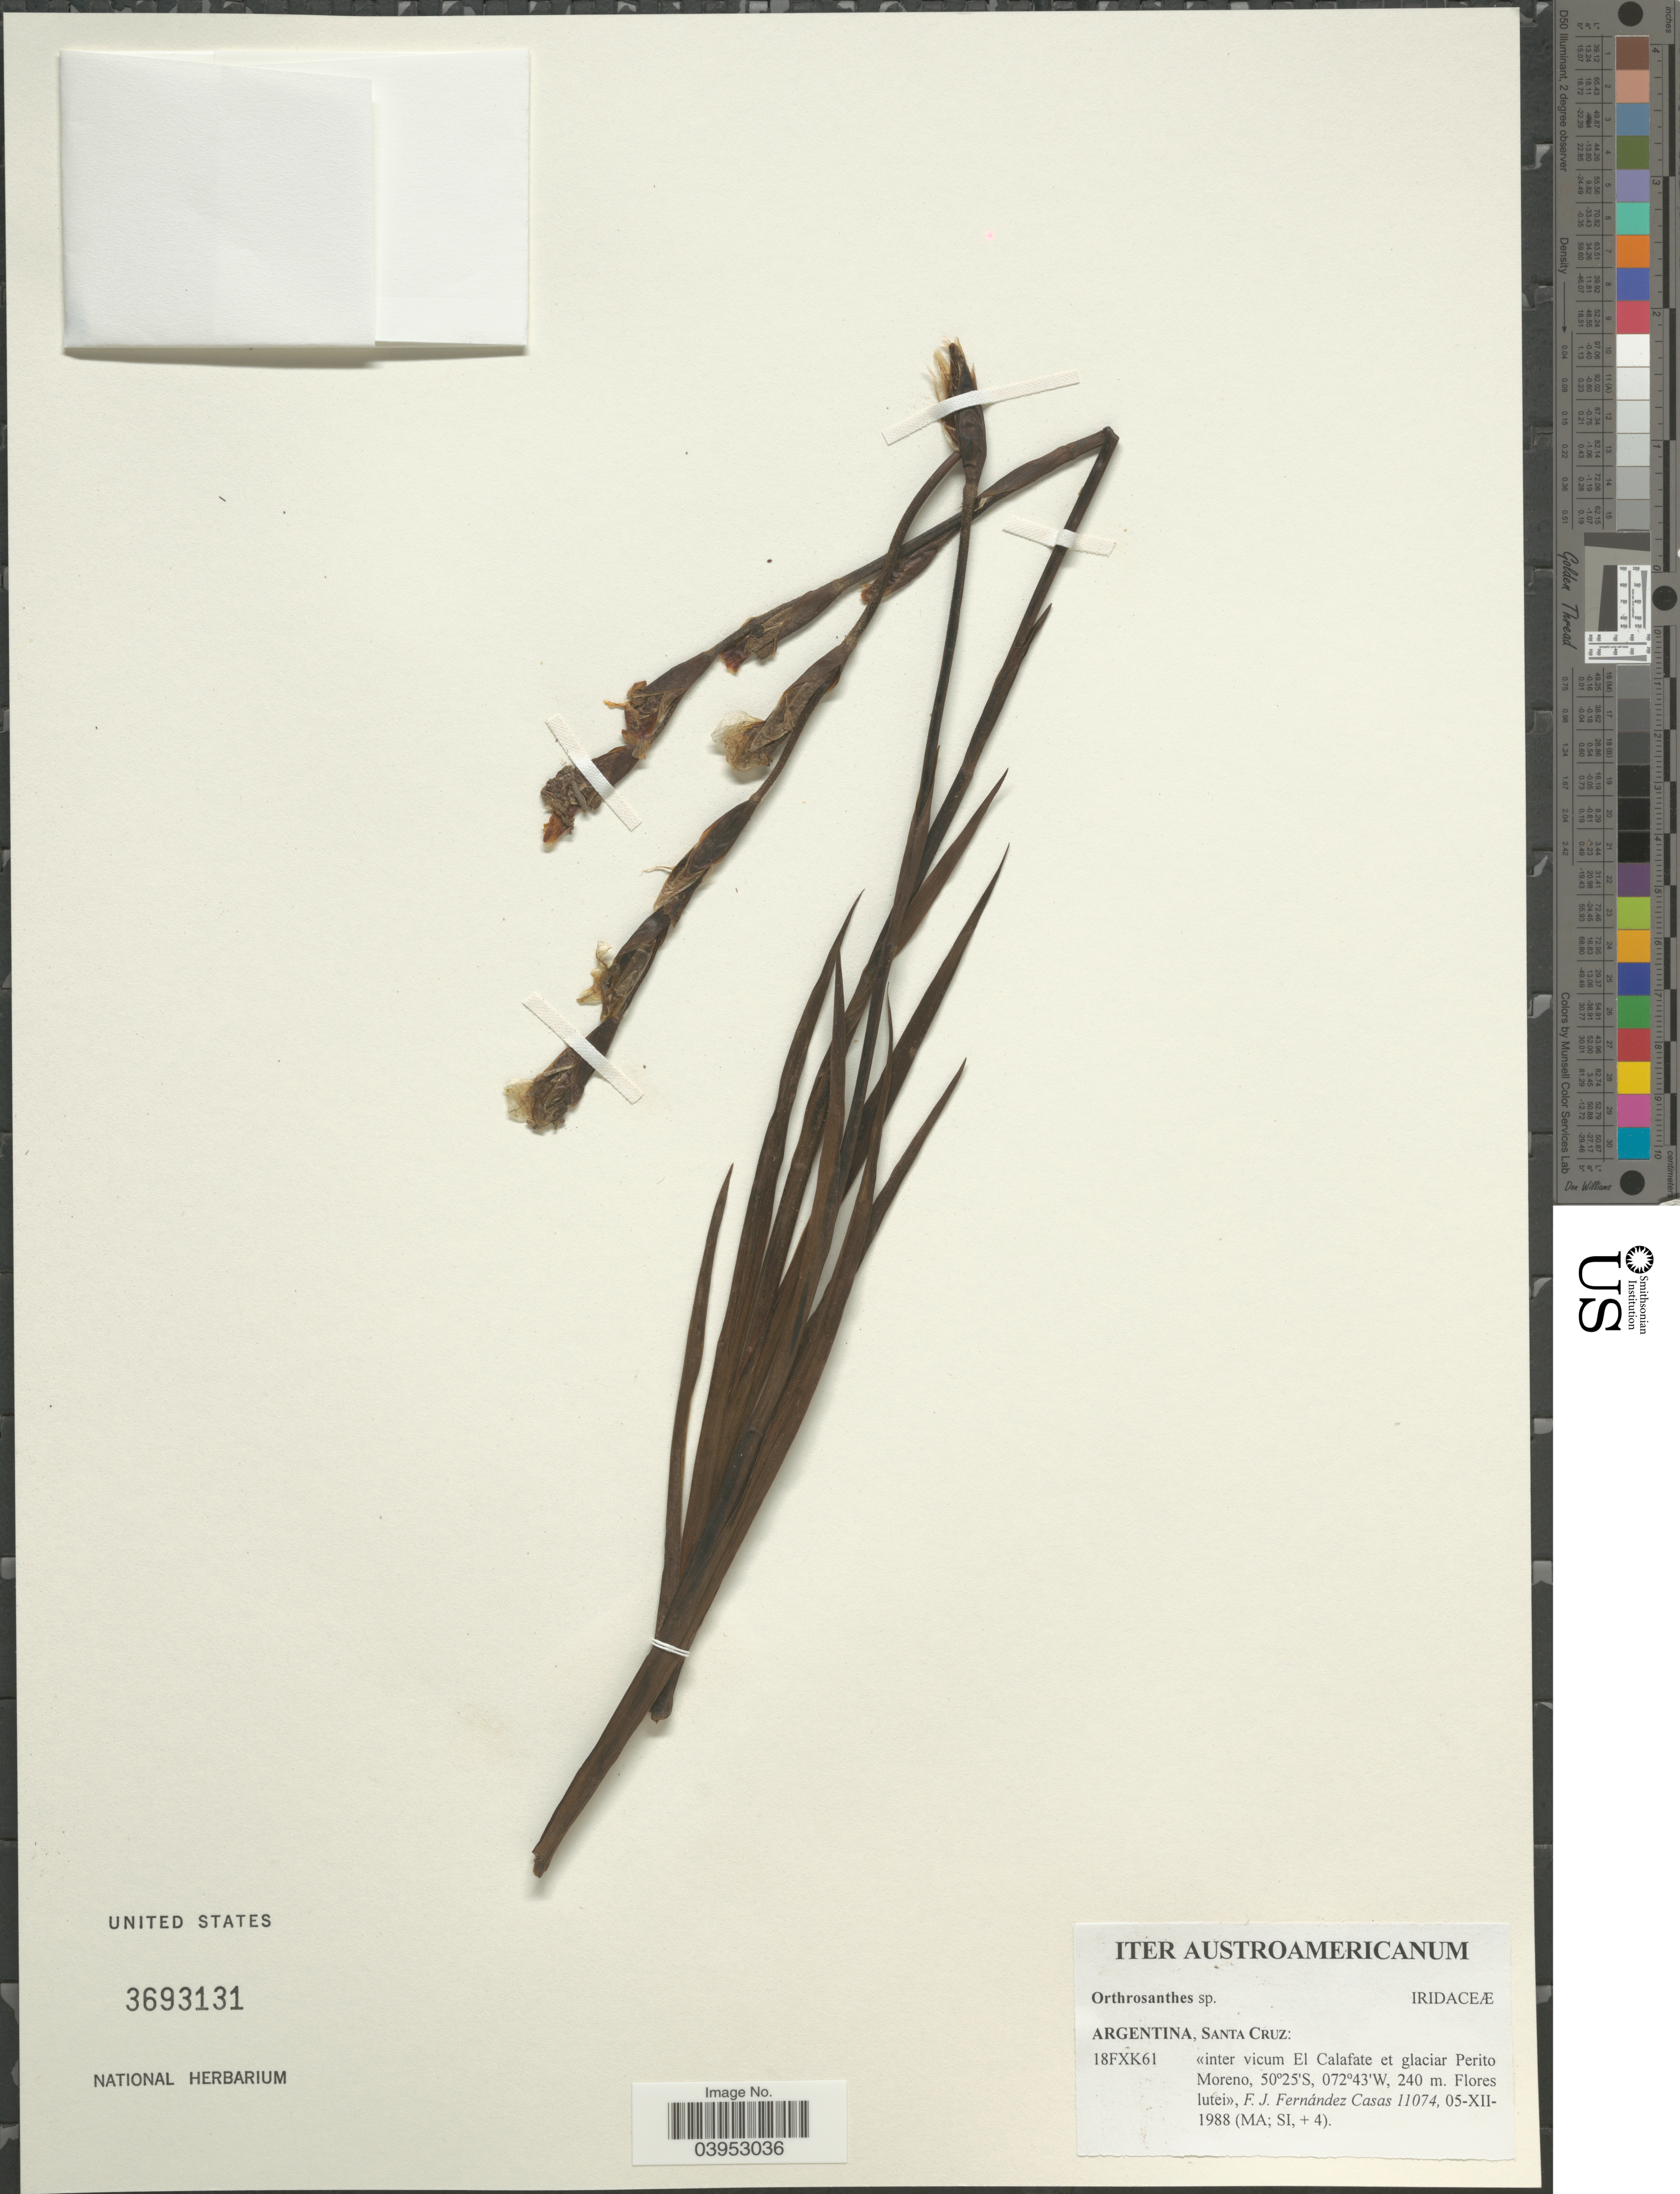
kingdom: Plantae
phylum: Tracheophyta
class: Liliopsida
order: Asparagales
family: Iridaceae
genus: Orthrosanthus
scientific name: Orthrosanthus sp.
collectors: F. Fernández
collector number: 11074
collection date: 1988-12-05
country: Argentina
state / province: Santa Cruz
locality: Iter Austroamericanum. Inter vicum El Calafate et glaciar Perito Moreno.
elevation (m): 240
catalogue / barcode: US 3693131